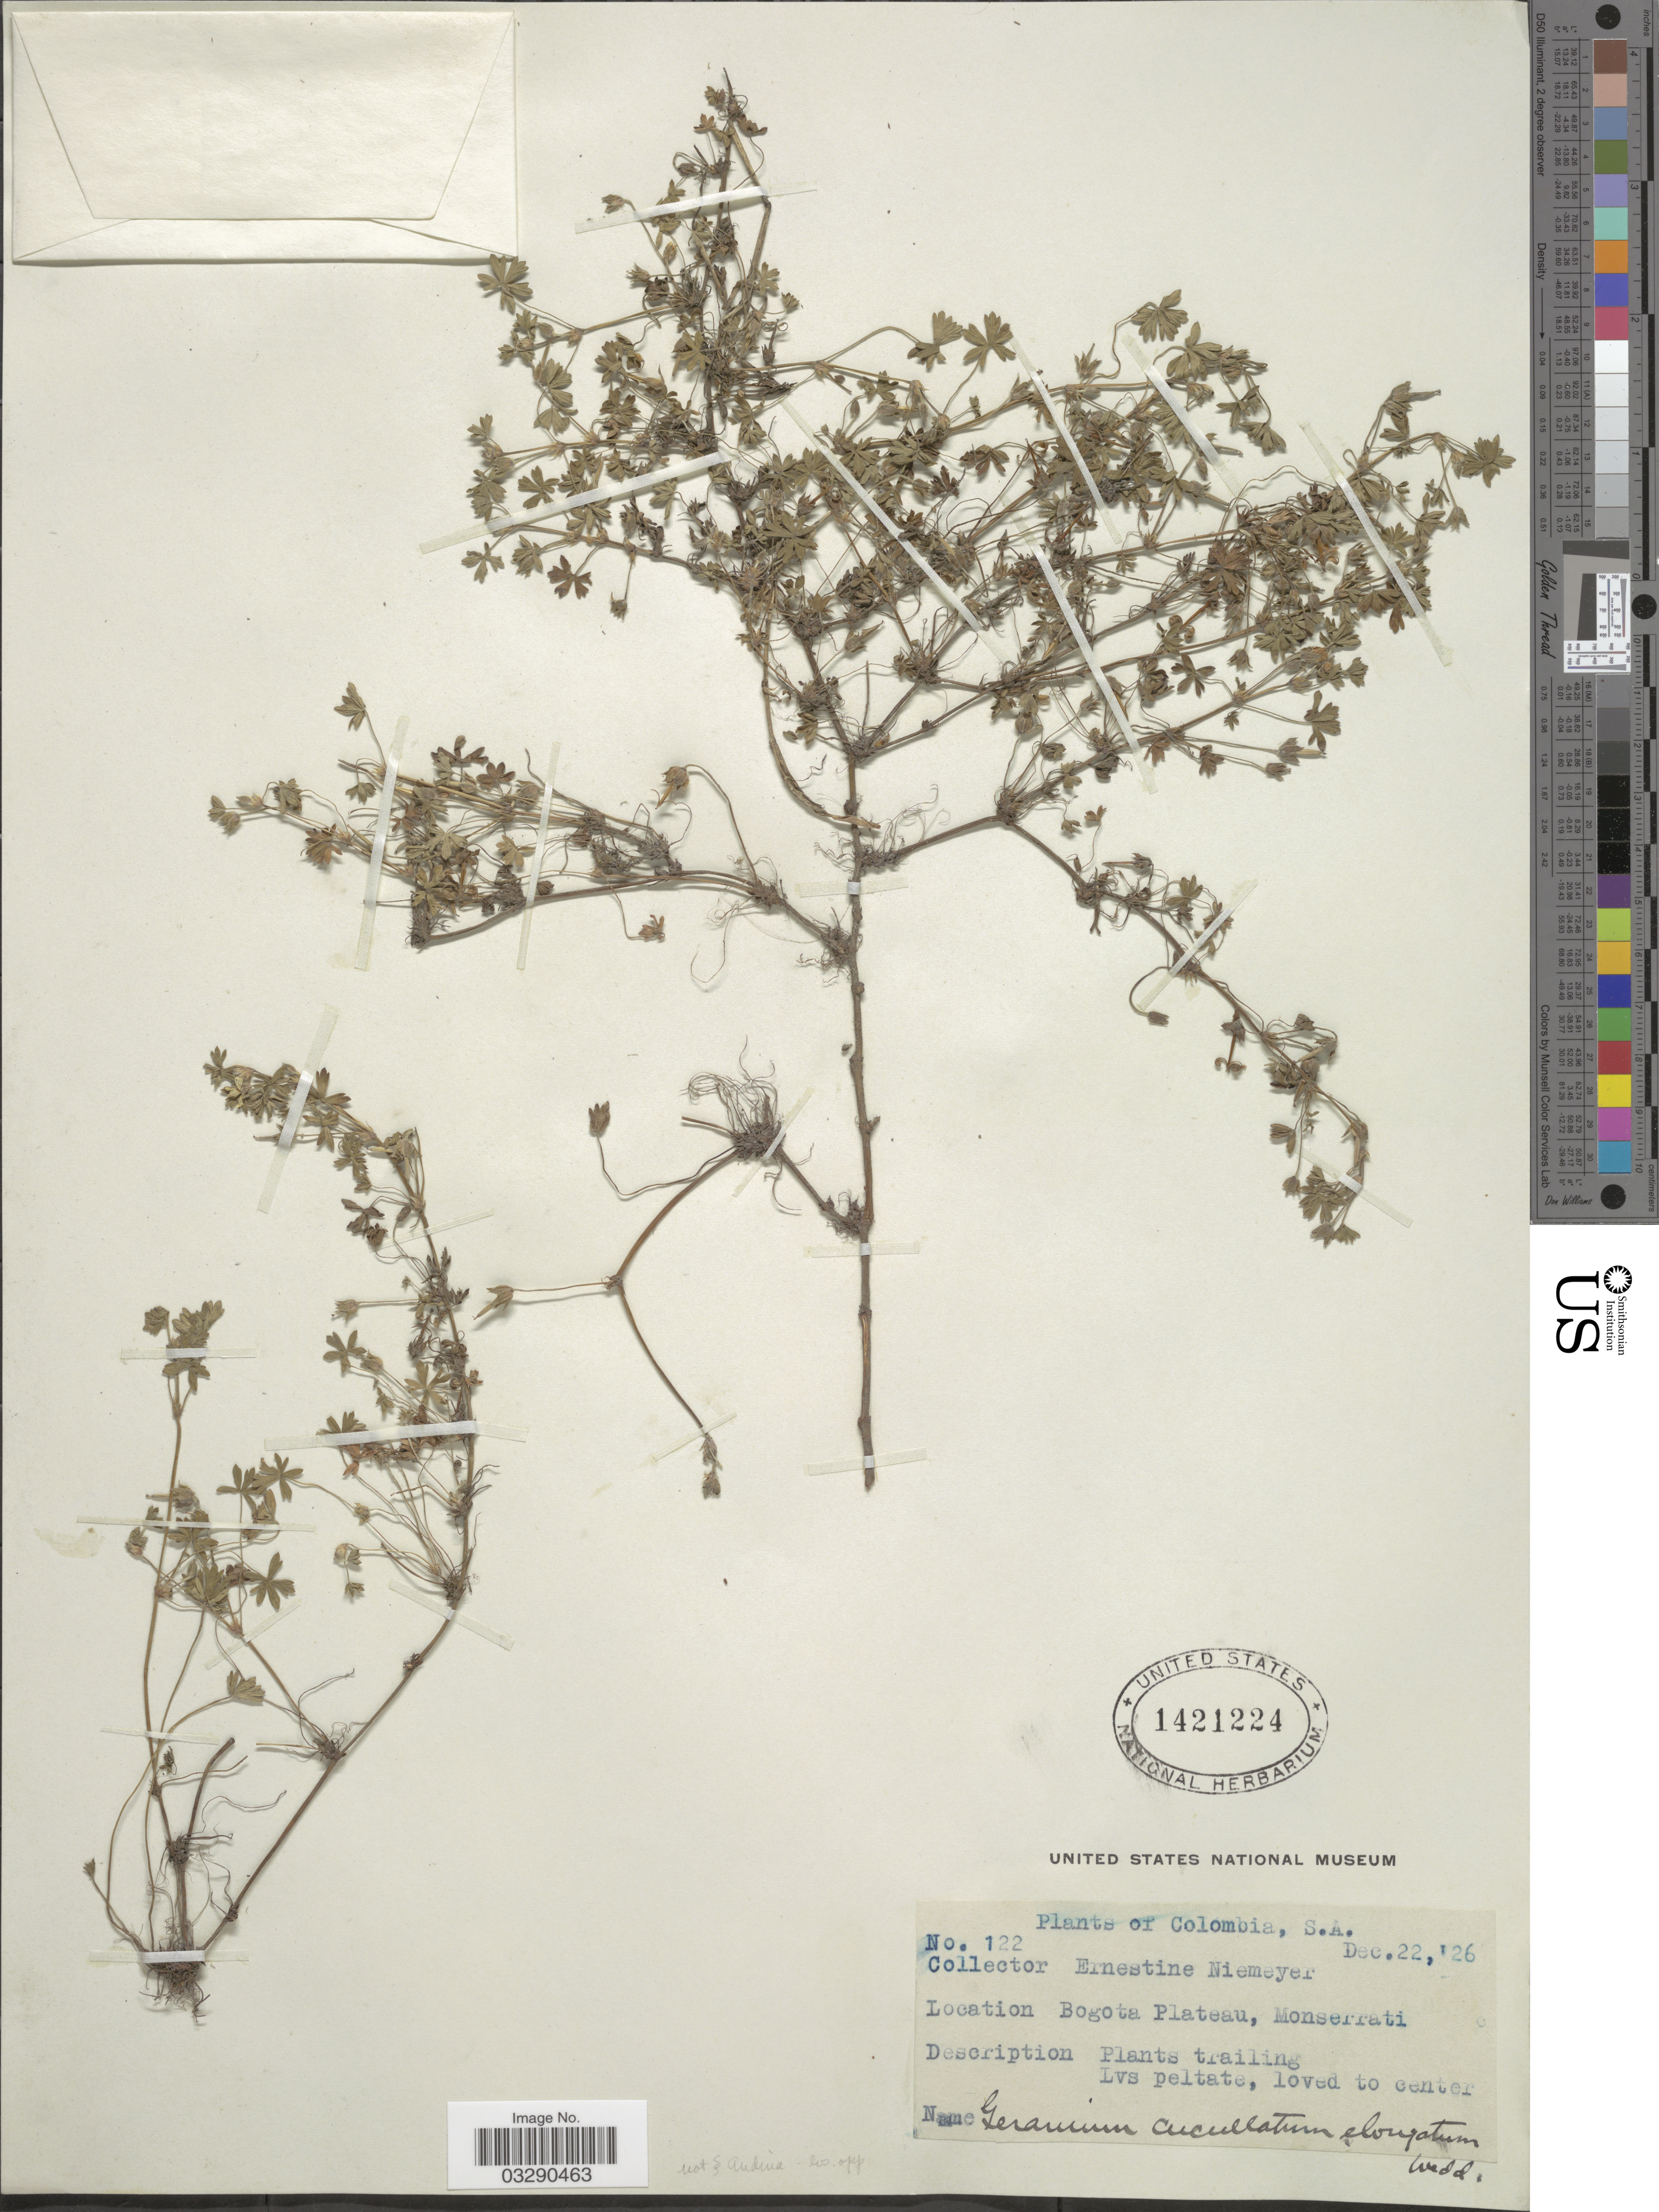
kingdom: Plantae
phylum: Tracheophyta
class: Magnoliopsida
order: Geraniales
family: Geraniaceae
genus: Geranium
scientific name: Geranium sp.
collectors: E. H. Niemeyer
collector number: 122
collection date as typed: Transcribed d/m/y: 22/12/26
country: Colombia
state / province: Bogota D.C.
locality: Bogota Plateau, Monserrati.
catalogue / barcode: US 1421224